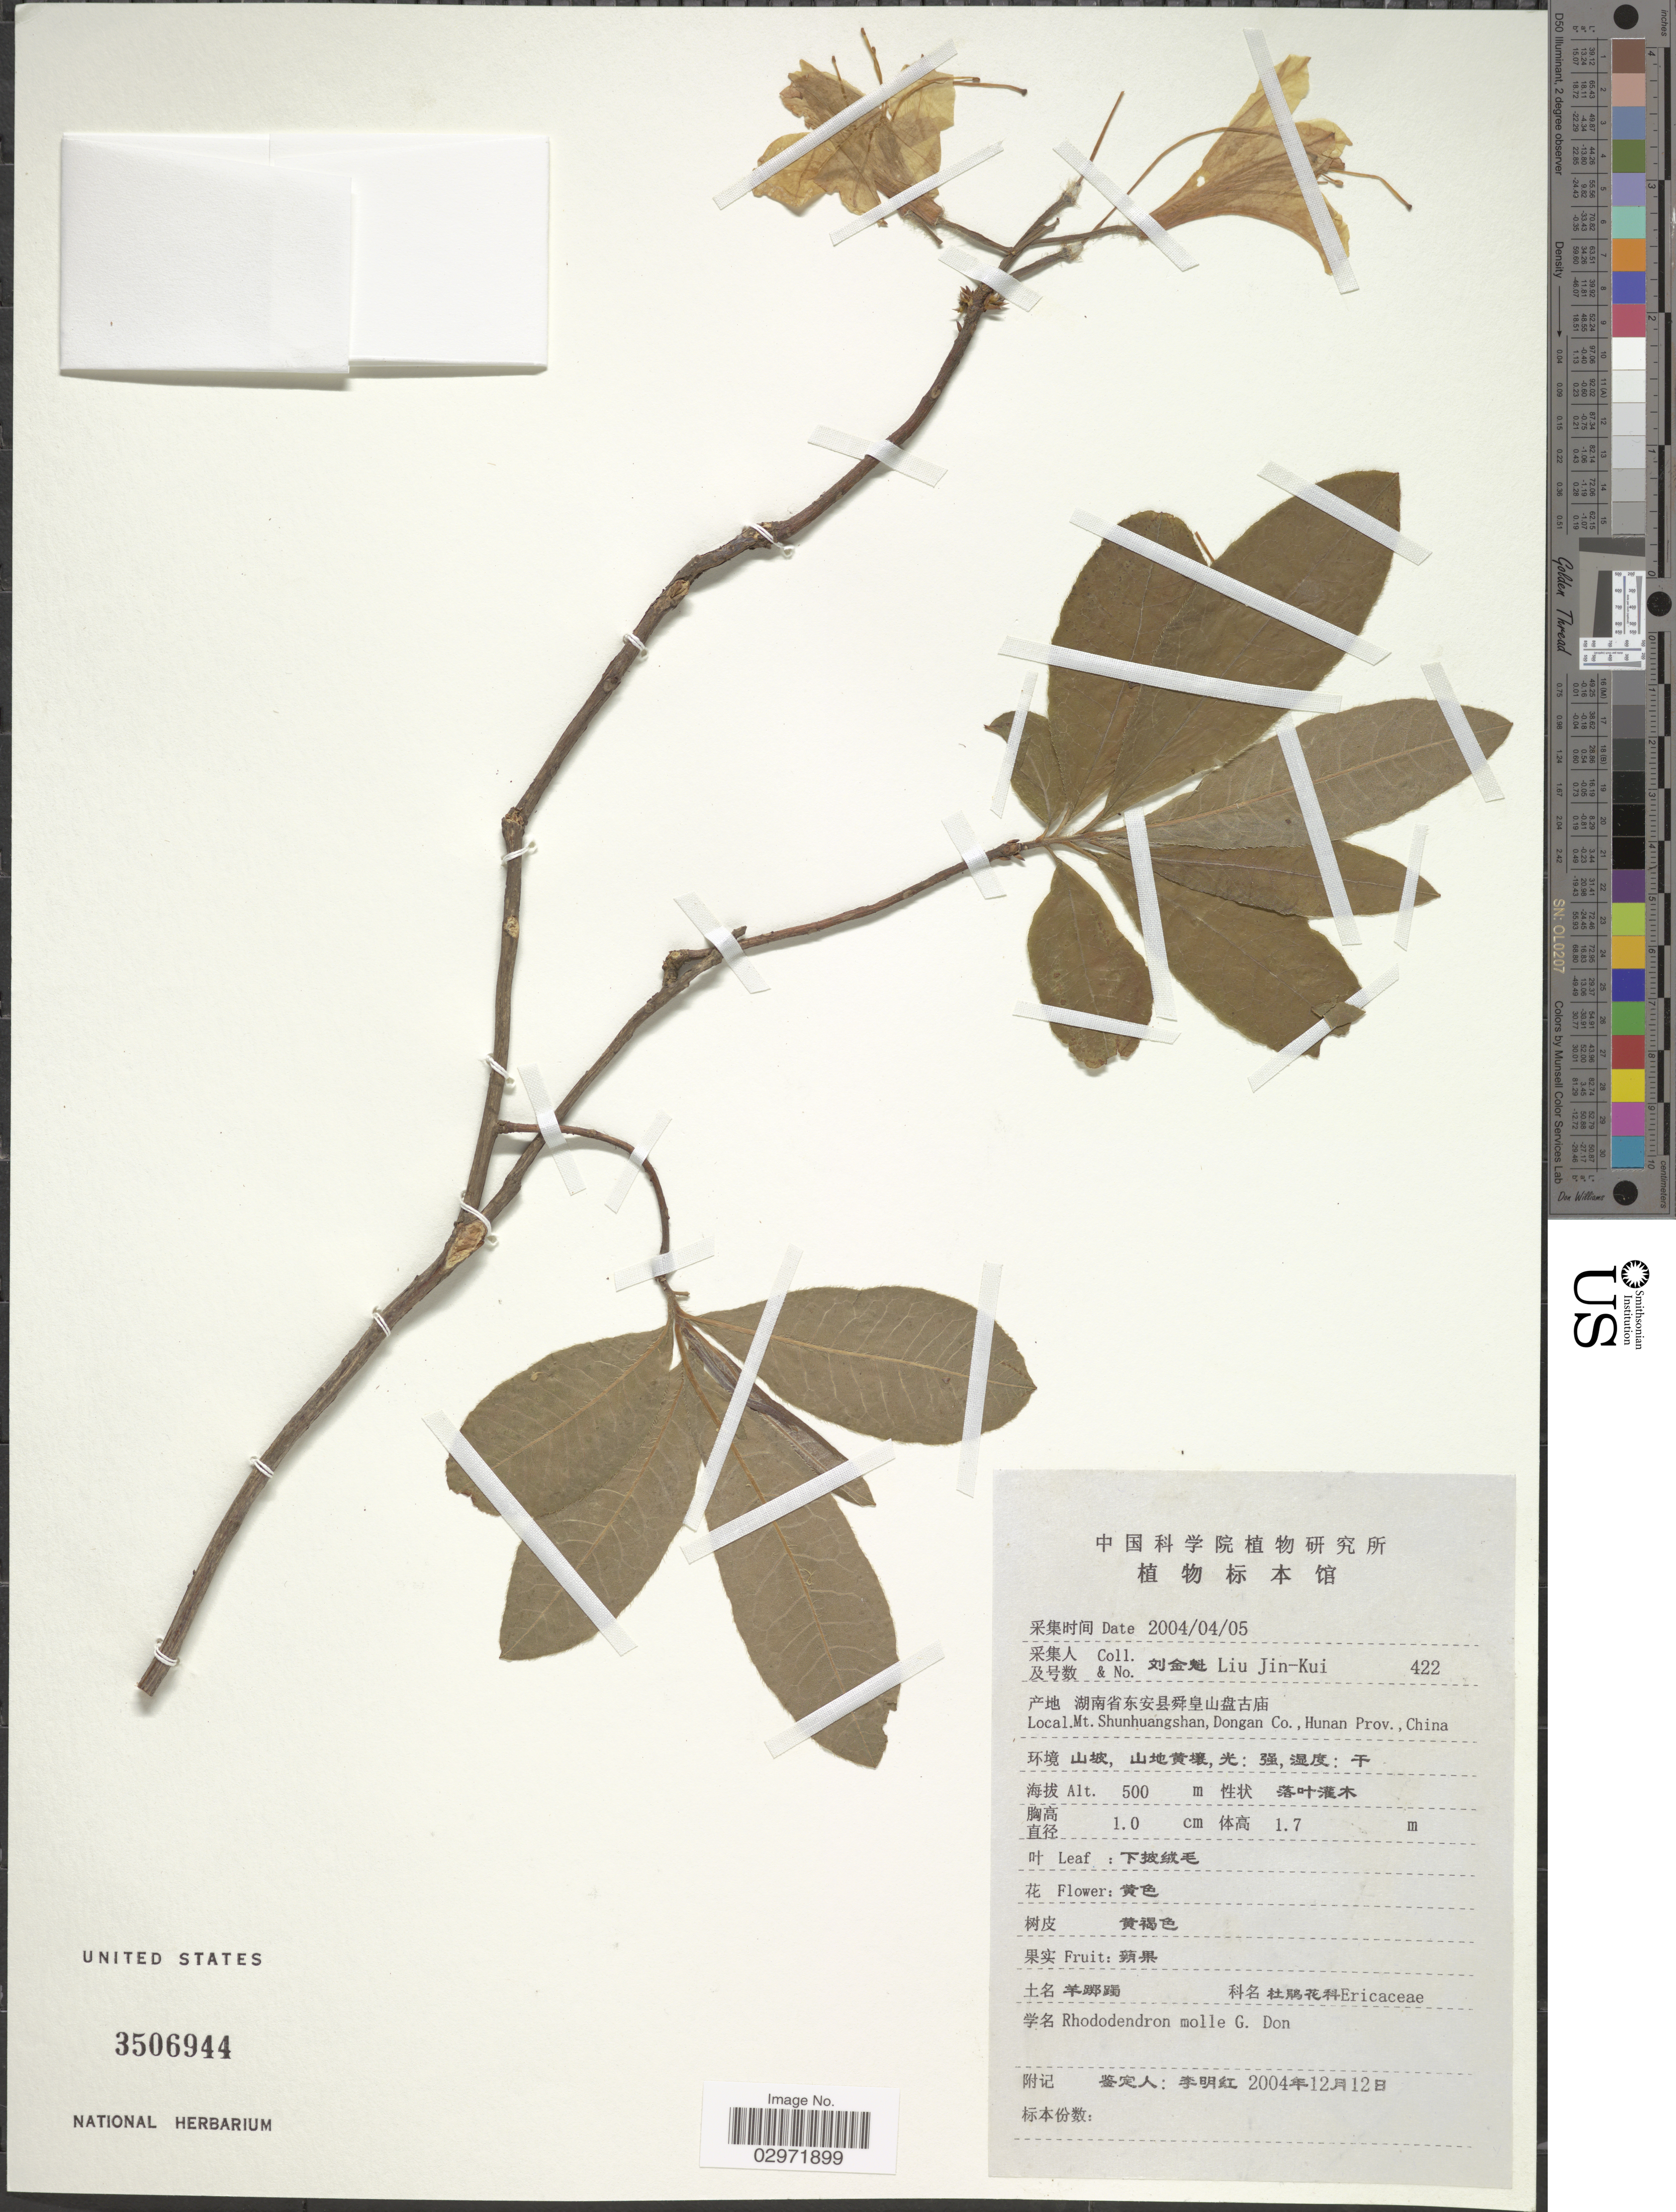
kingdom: Plantae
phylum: Tracheophyta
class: Magnoliopsida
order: Ericales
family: Ericaceae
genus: Rhododendron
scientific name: Rhododendron molle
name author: G. Don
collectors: Liu Jin-Kui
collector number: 422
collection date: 2004-12-12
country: China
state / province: Hunan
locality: Mt. Shunhuangshan, Dongan Co., Hunan Prov.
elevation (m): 500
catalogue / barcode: US 3506944